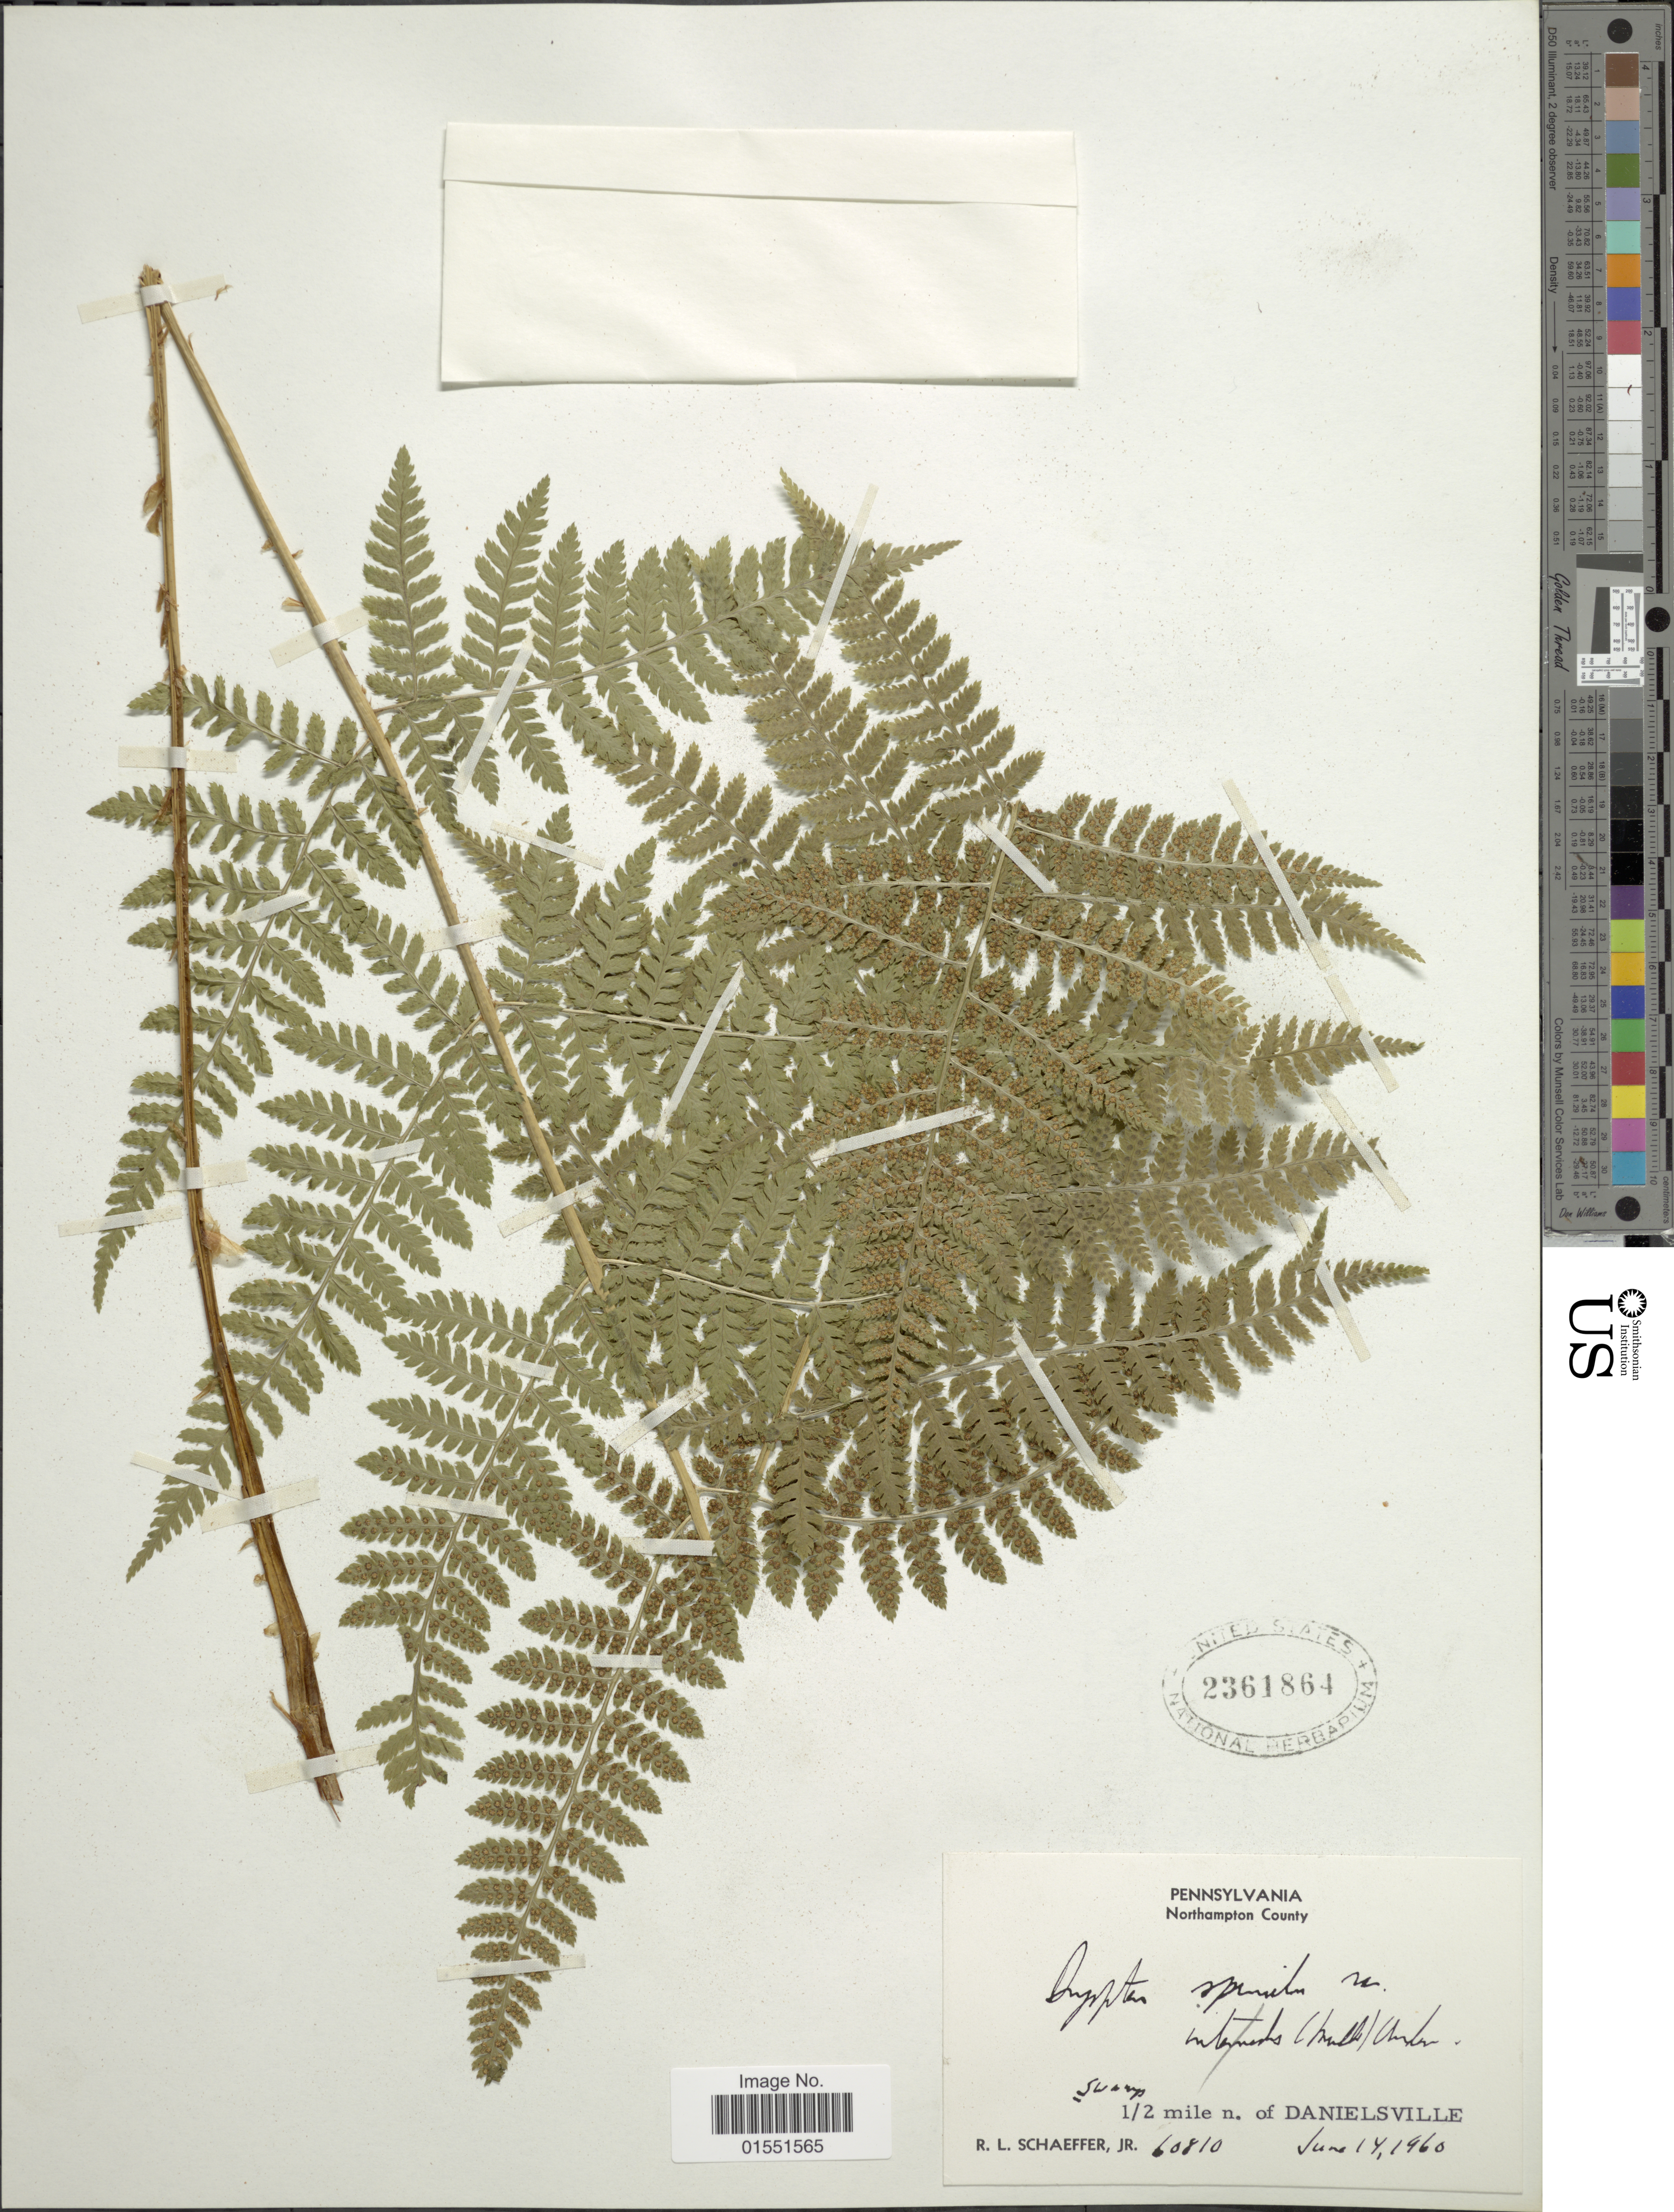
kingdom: Plantae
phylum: Tracheophyta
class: Polypodiopsida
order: Polypodiales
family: Dryopteridaceae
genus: Dryopteris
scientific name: Dryopteris intermedia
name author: (Muhl.) A. Gray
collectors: R. L. Schaeffer Jr.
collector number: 60810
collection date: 1910-06-14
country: United States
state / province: Pennsylvania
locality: Northampton County. ½ mile n. of Danielsville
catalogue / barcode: US 2361864